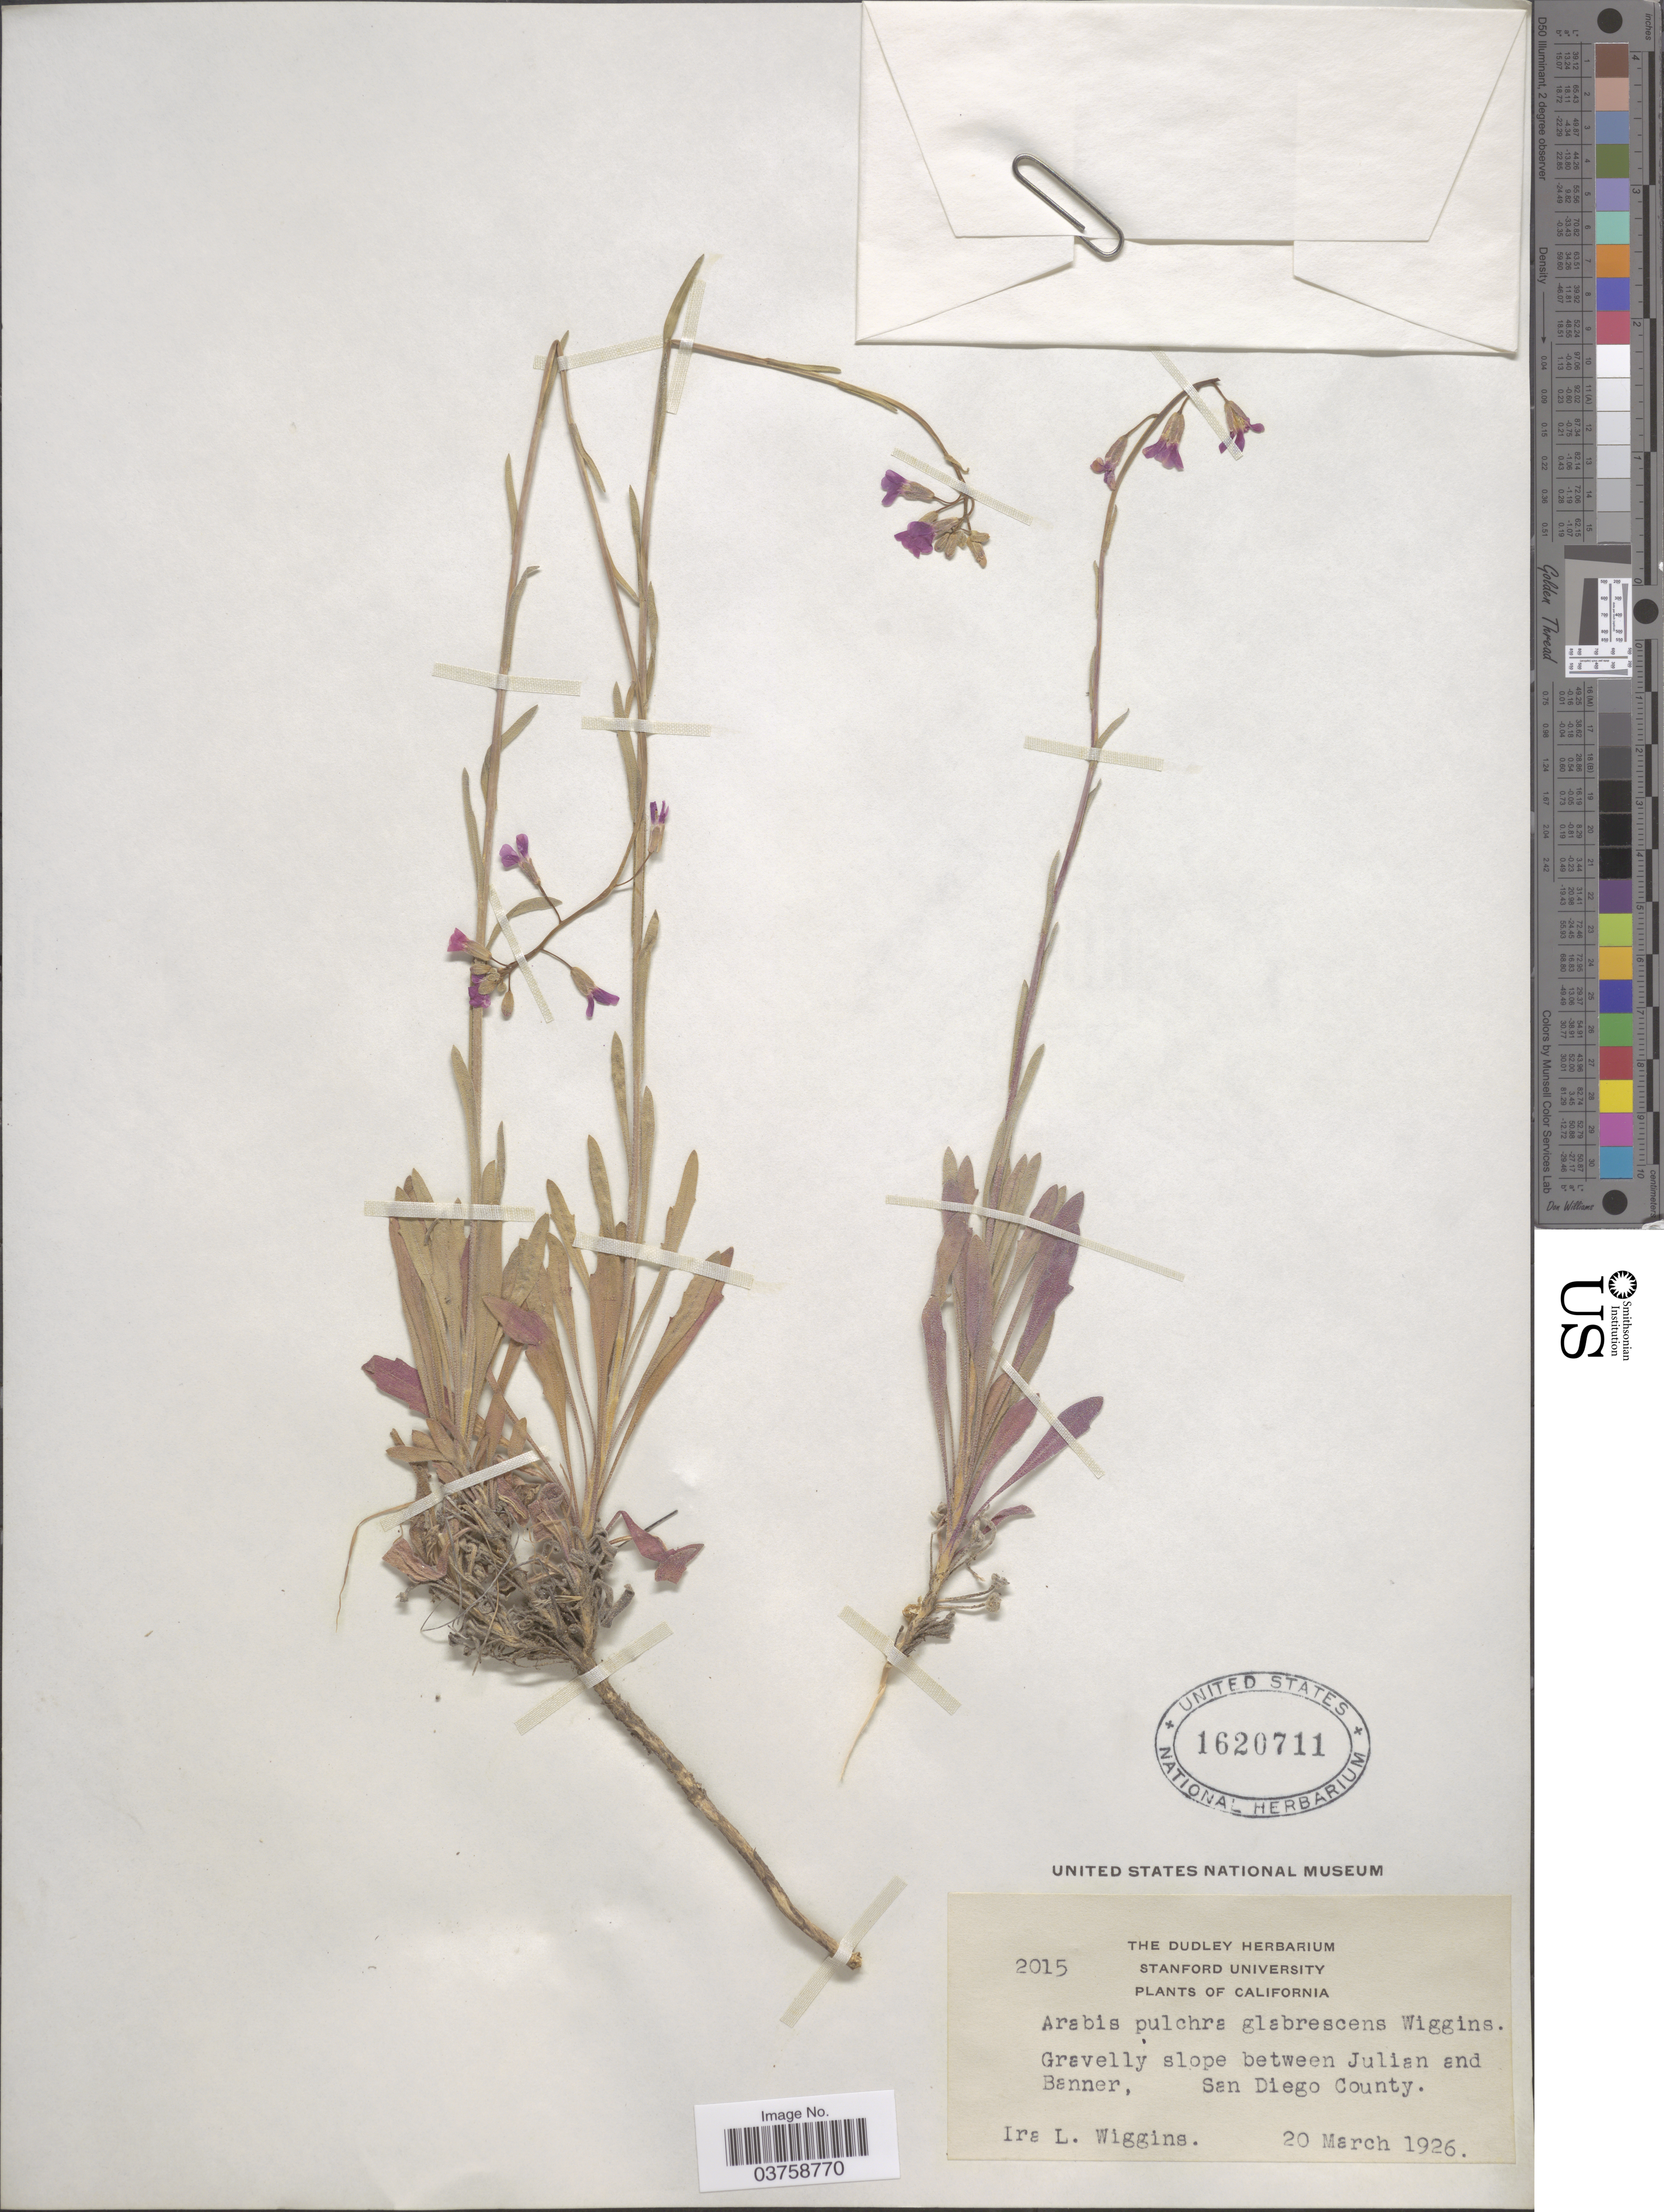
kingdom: Plantae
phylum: Tracheophyta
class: Magnoliopsida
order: Brassicales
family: Brassicaceae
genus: Arabis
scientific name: Arabis pulchra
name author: M.E. Jones ex S. Watson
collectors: I. L. Wiggins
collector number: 2015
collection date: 1926-03-20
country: United States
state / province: California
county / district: San Diego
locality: Gravelly slope between Julian and Banner, San Diego County.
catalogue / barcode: US 1620711